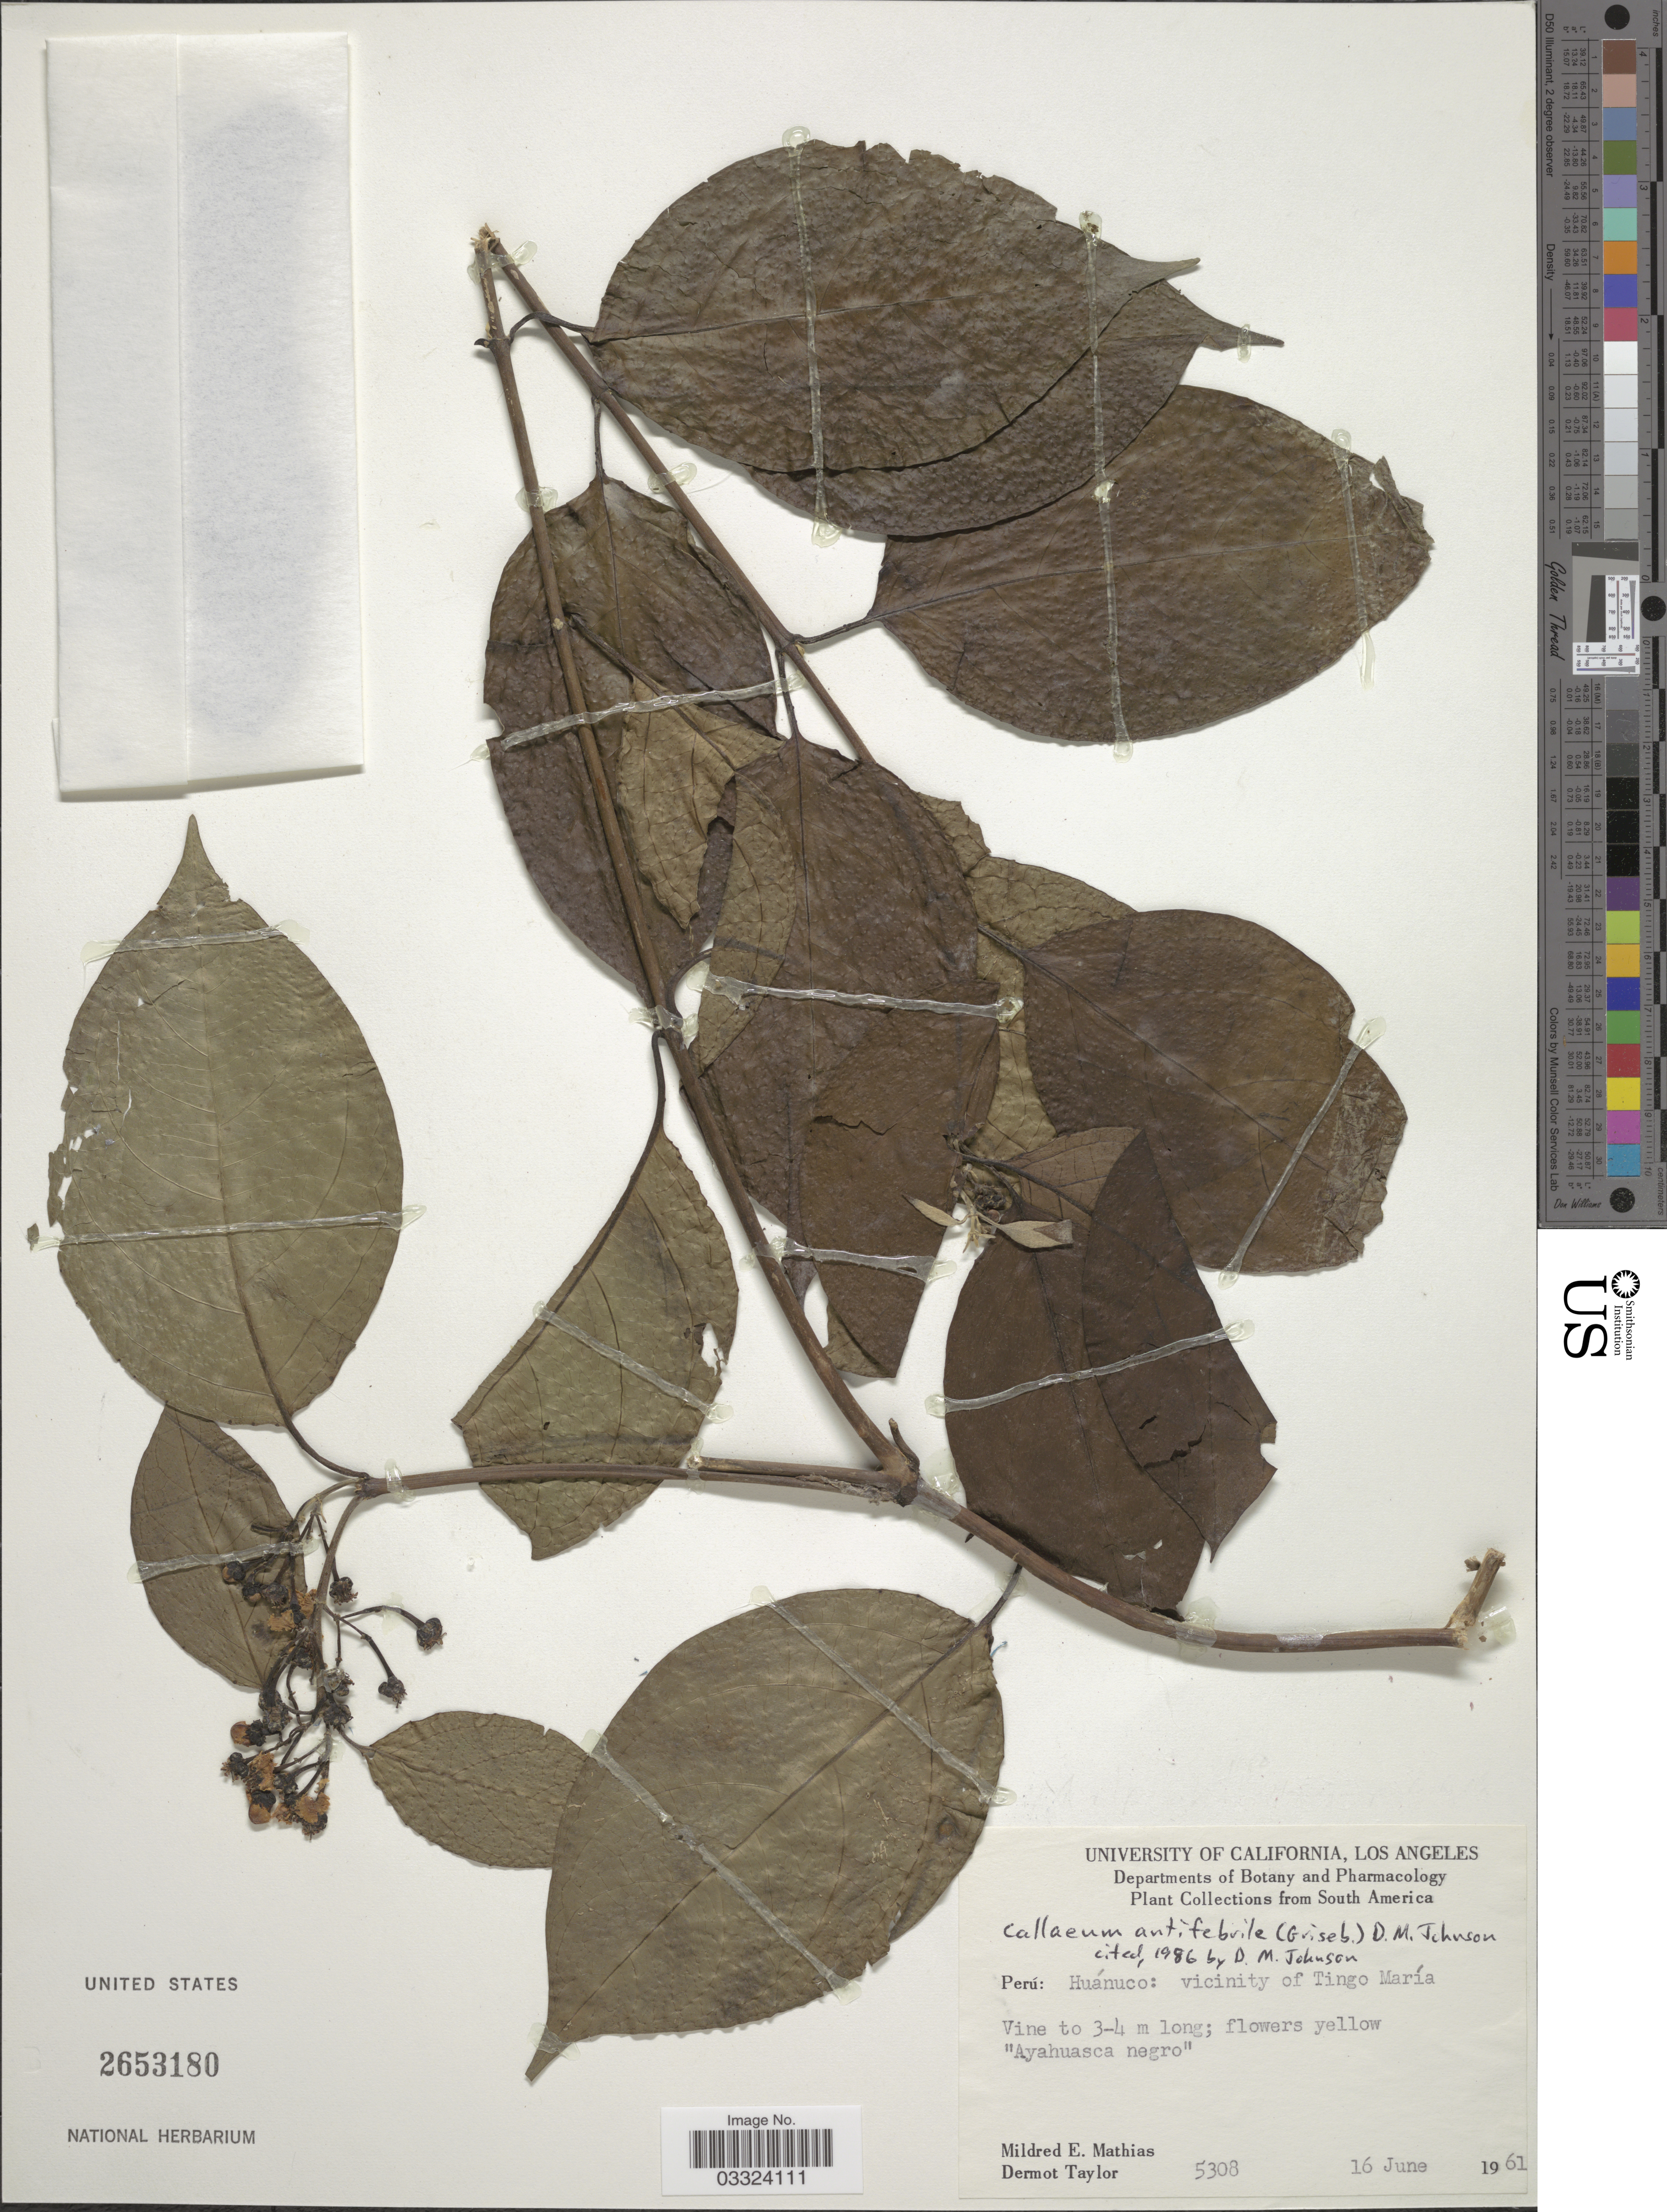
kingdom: Plantae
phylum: Tracheophyta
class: Magnoliopsida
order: Malpighiales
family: Malpighiaceae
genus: Callaeum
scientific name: Callaeum antifebrile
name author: (Ruiz ex Griseb.) D.M. Johnson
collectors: M. E. Mathias & D. Taylor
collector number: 5308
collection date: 1961-06-16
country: Peru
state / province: Huánuco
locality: Vicinity of Tingo María.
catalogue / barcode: US 2653180